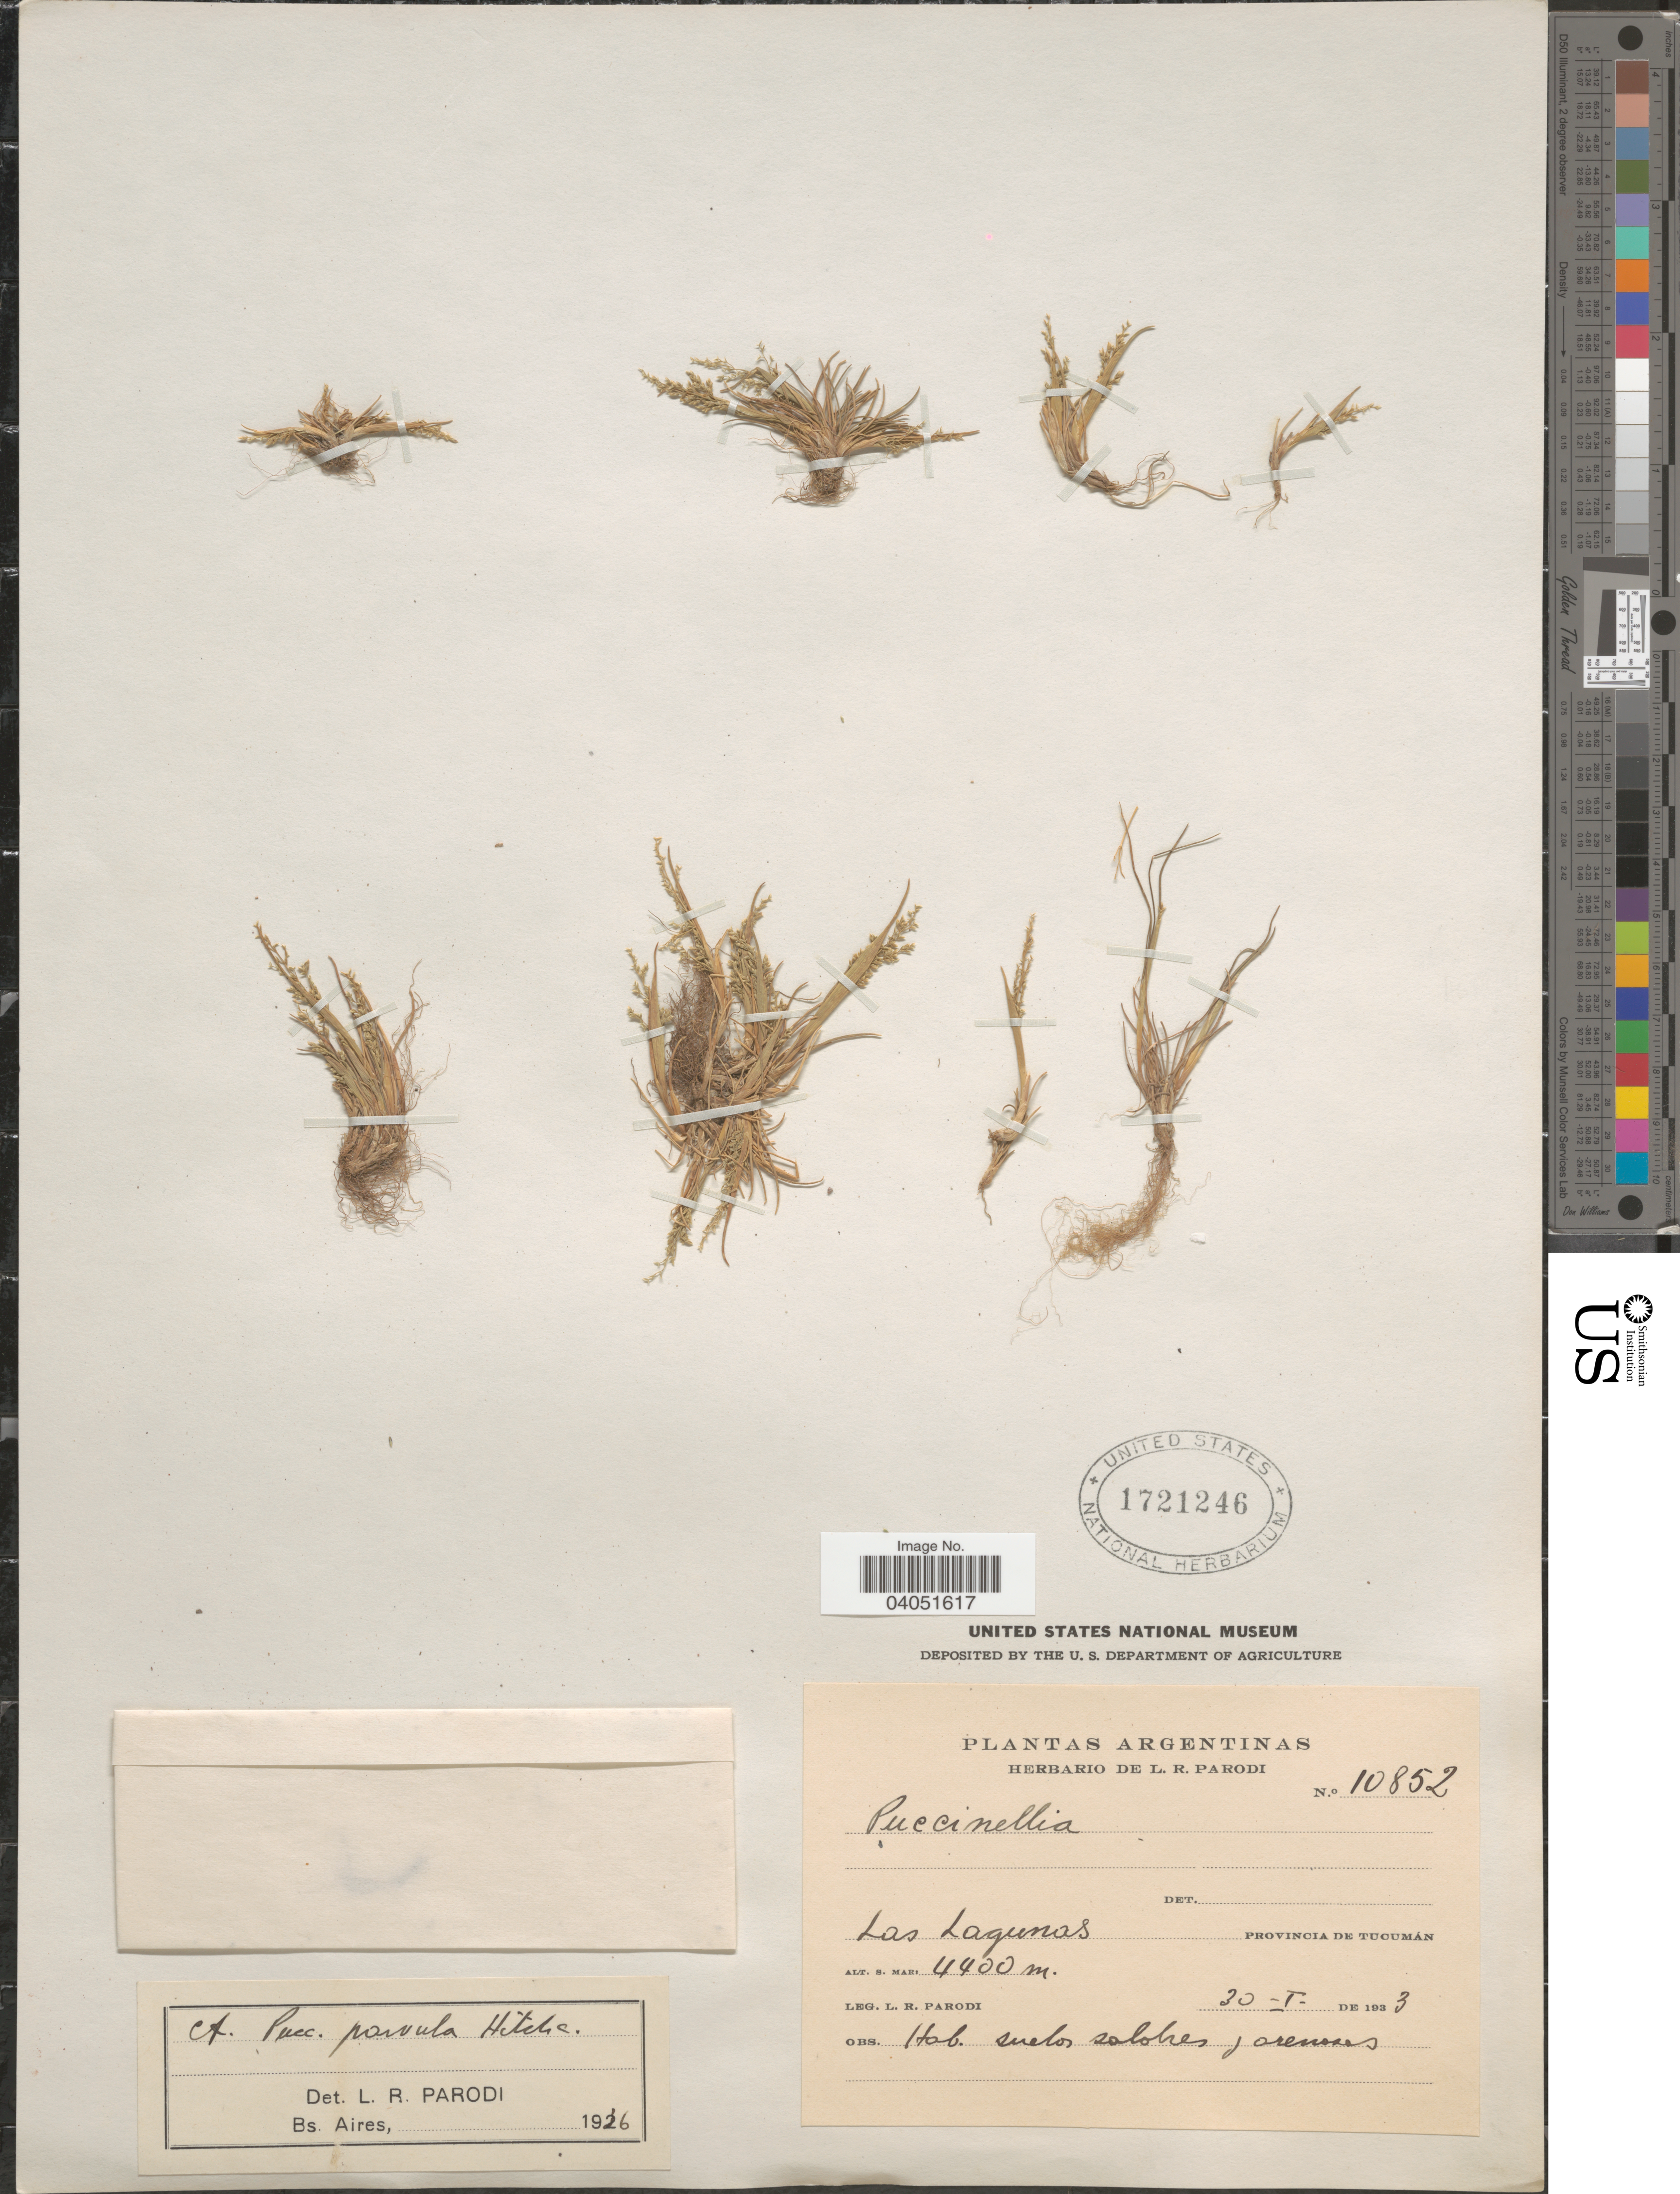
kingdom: Plantae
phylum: Tracheophyta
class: Liliopsida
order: Poales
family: Poaceae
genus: Puccinellia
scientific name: Puccinellia parvula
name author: Hitchc.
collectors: L. R. Parodi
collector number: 10852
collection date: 1933-01-30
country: Argentina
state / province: Tucuman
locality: Las Lagunas.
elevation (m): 4400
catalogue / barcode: US 1721246